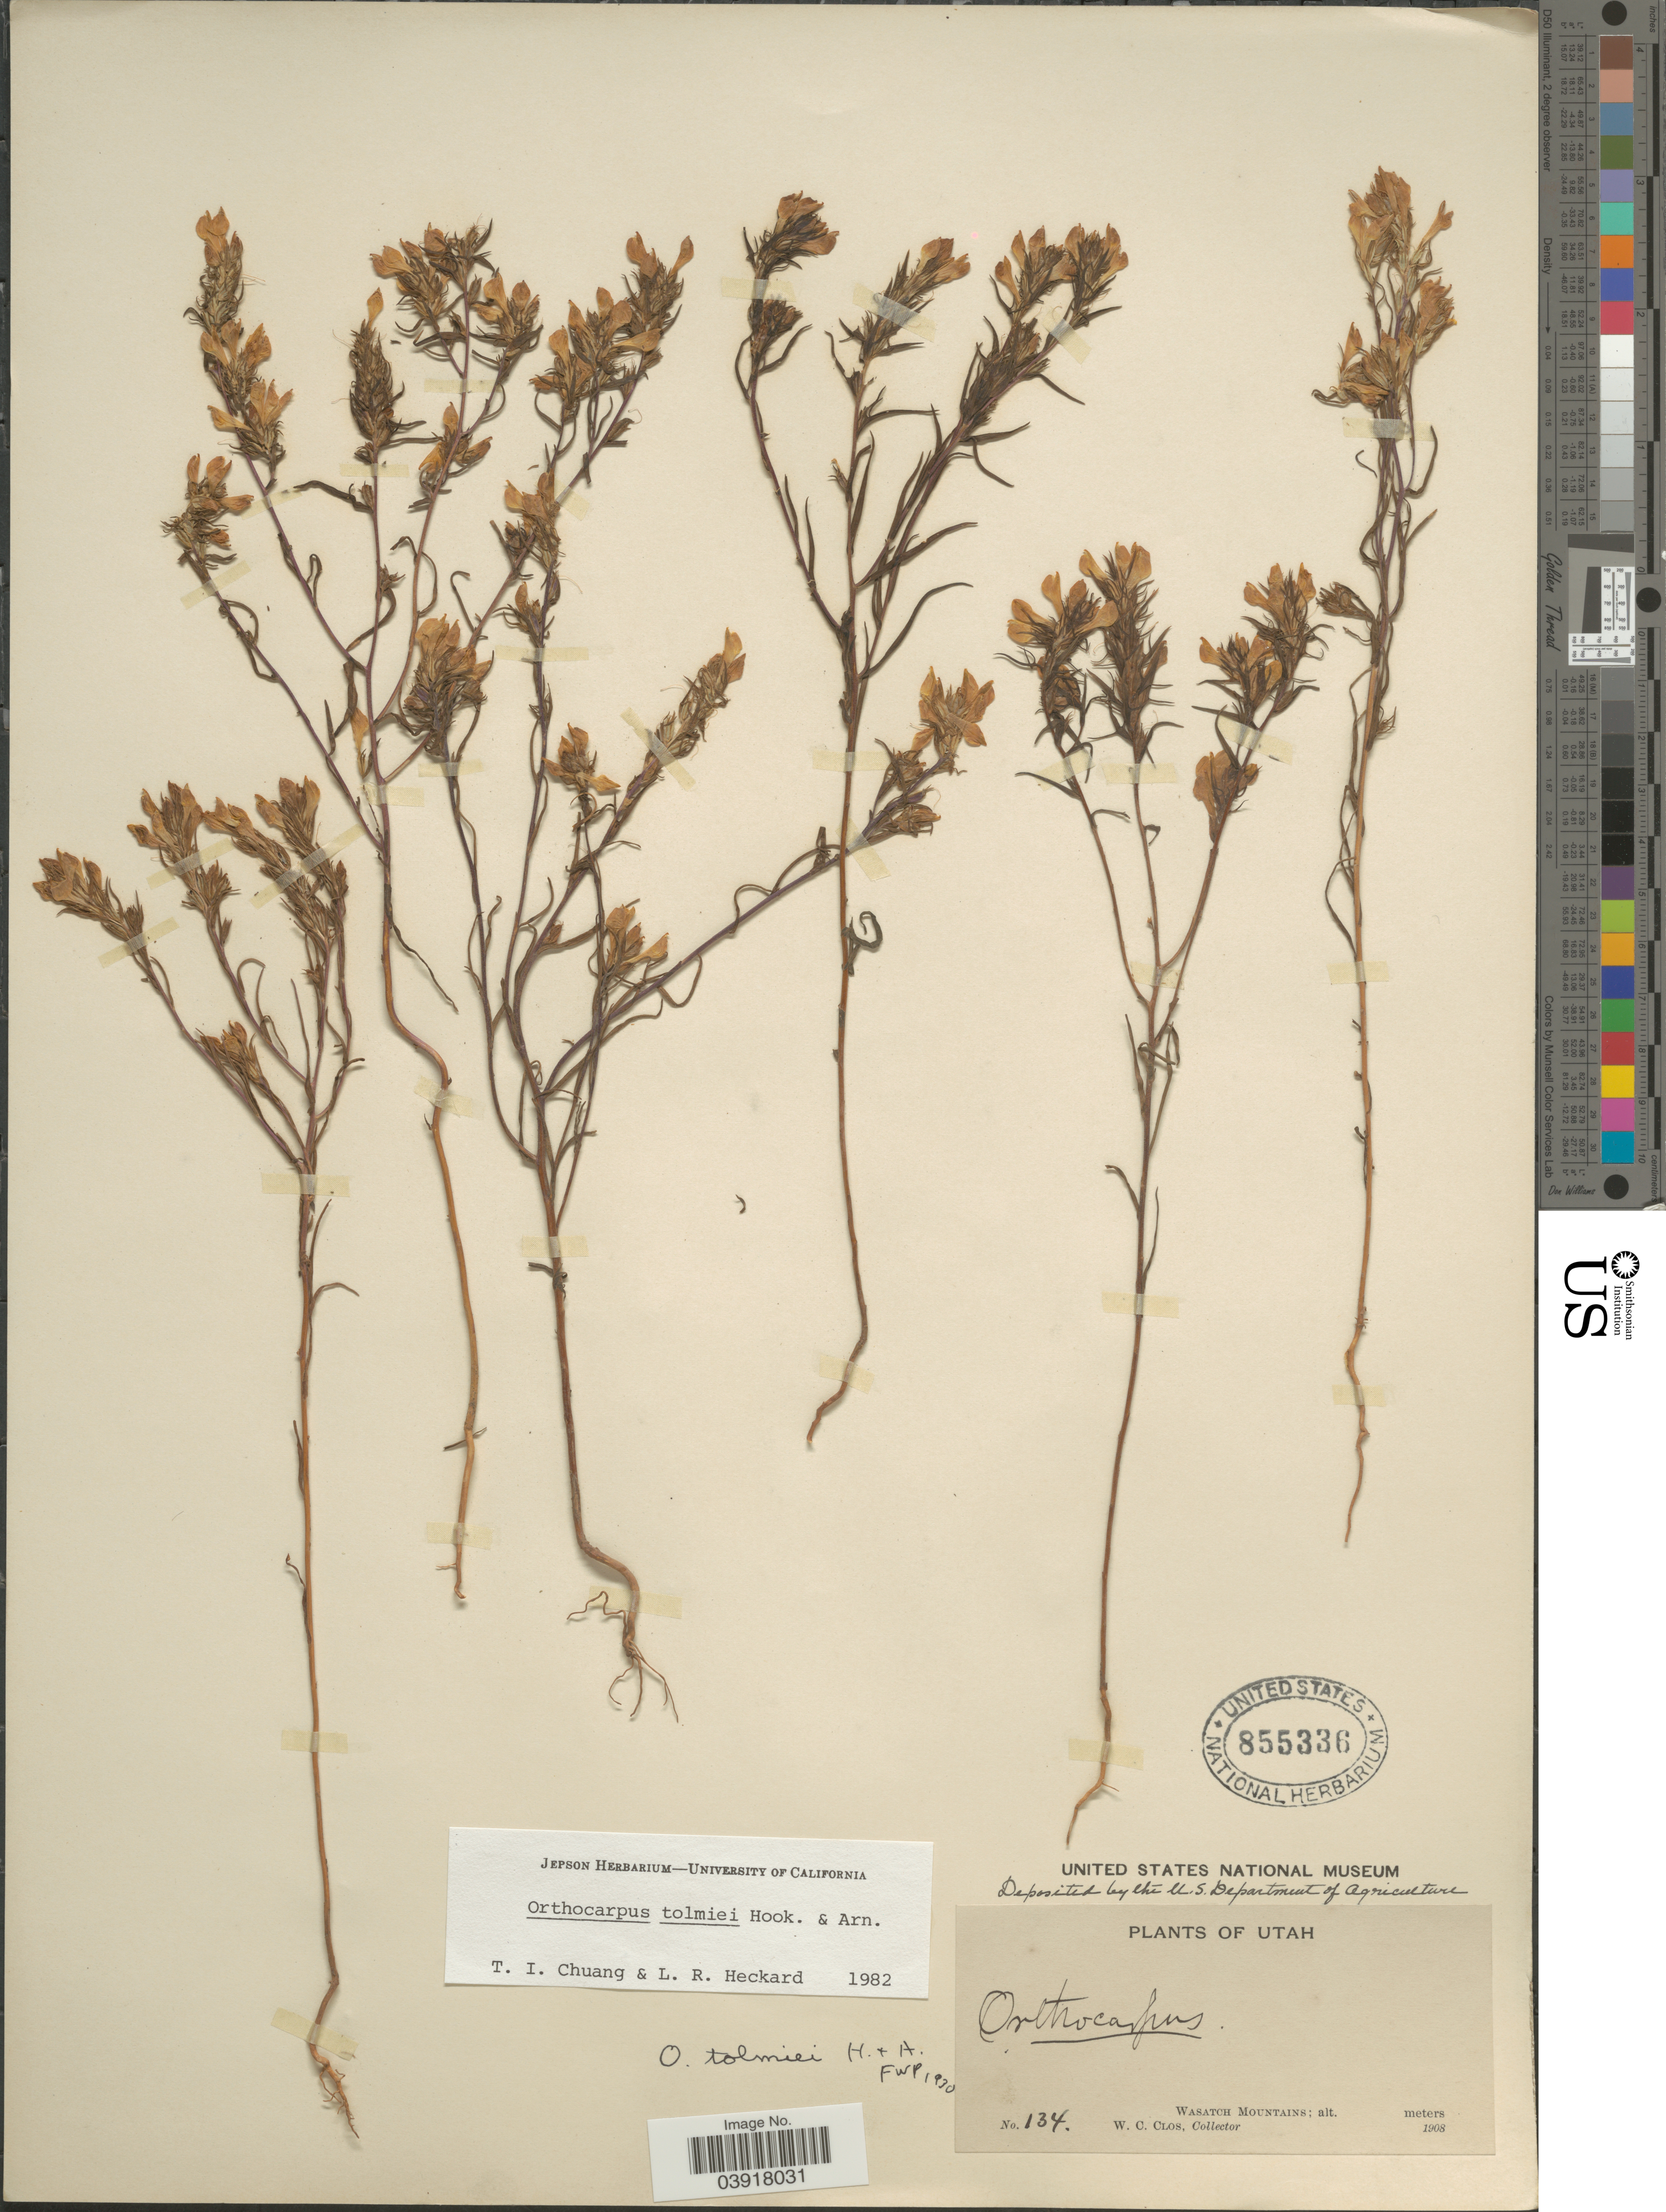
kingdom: Plantae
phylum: Tracheophyta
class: Magnoliopsida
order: Lamiales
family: Orobanchaceae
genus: Orthocarpus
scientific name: Orthocarpus tolmiei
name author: Hook. & Arn.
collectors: W. C. Clos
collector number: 134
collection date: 1908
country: United States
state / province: Utah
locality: Wasatch Mountains.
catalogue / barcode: US 855336